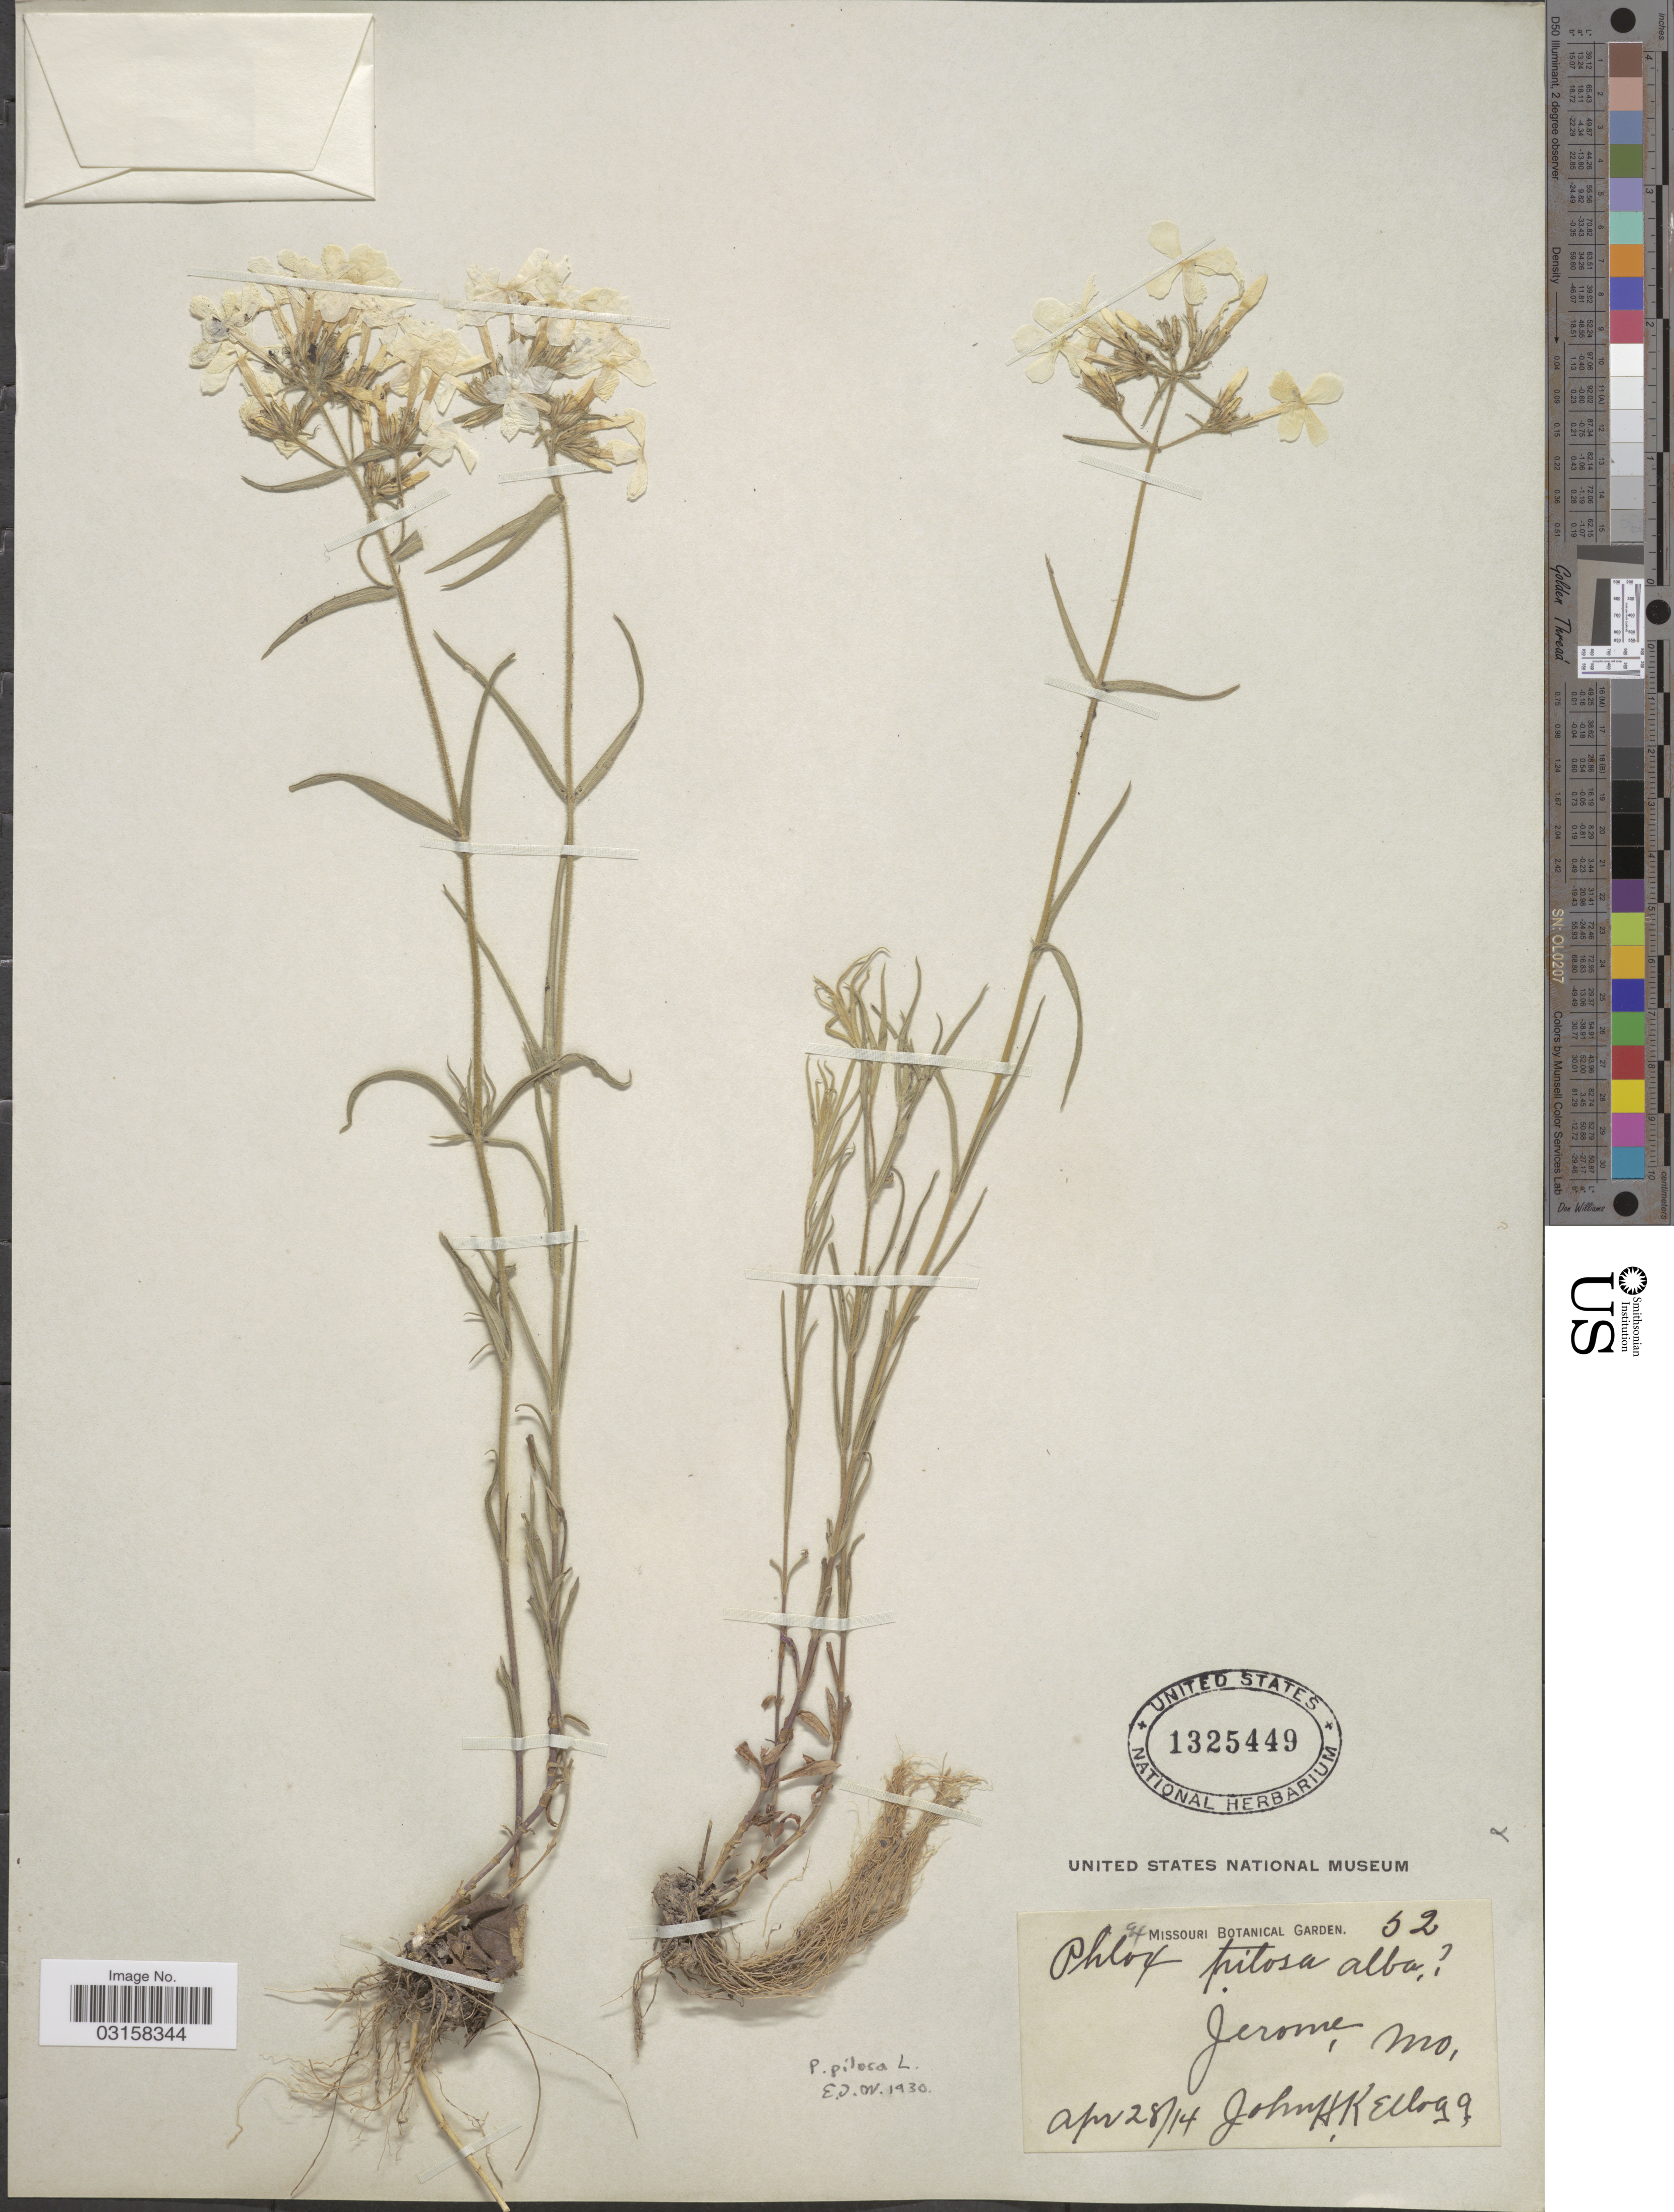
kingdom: Plantae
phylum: Tracheophyta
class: Magnoliopsida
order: Ericales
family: Polemoniaceae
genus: Phlox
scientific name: Phlox pilosa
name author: L.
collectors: J. H. Kellogg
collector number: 62*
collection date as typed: Transcribed d/m/y: 28/4/14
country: United States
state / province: Missouri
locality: Jerome, Mo.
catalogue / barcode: US 1325449